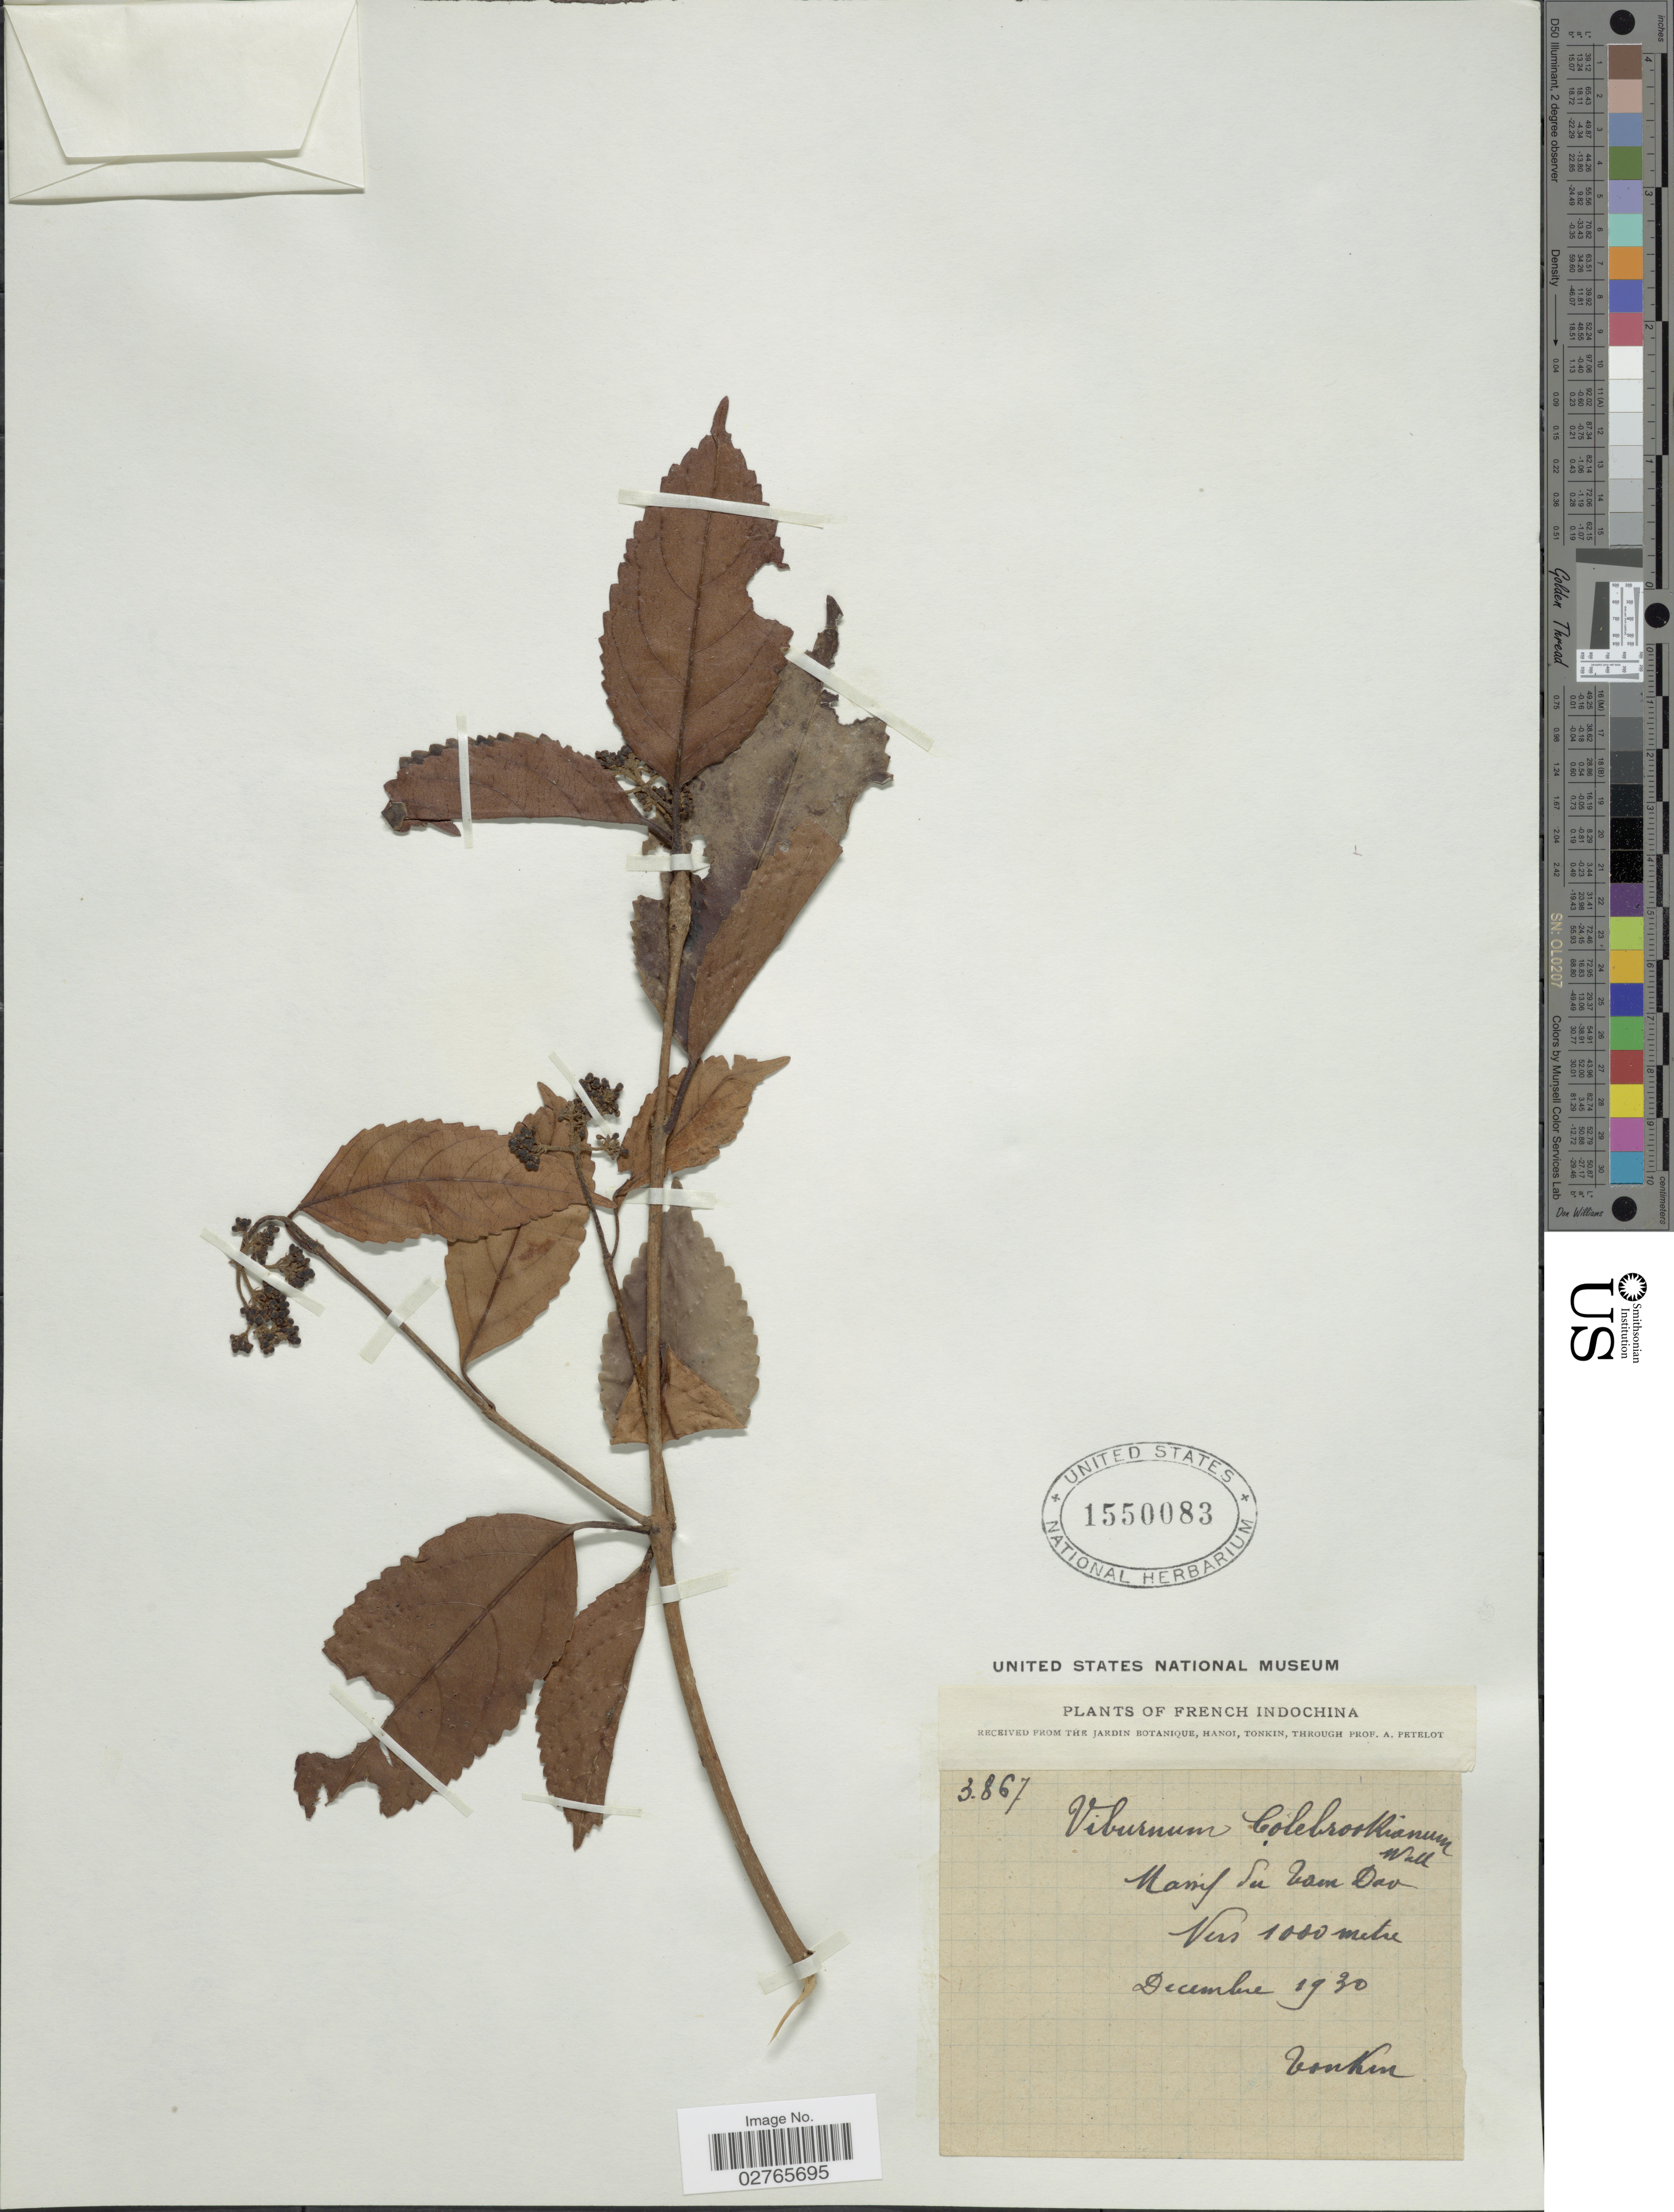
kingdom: Plantae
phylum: Tracheophyta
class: Magnoliopsida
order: Dipsacales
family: Viburnaceae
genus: Viburnum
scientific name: Viburnum colebrookeanum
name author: Wall. ex DC.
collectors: A. Petelot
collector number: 3867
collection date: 1930-12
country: Vietnam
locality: French Indochina. Massif du Vam [interpreted] Dao. Ton Kin.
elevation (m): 1000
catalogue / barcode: US 1550083